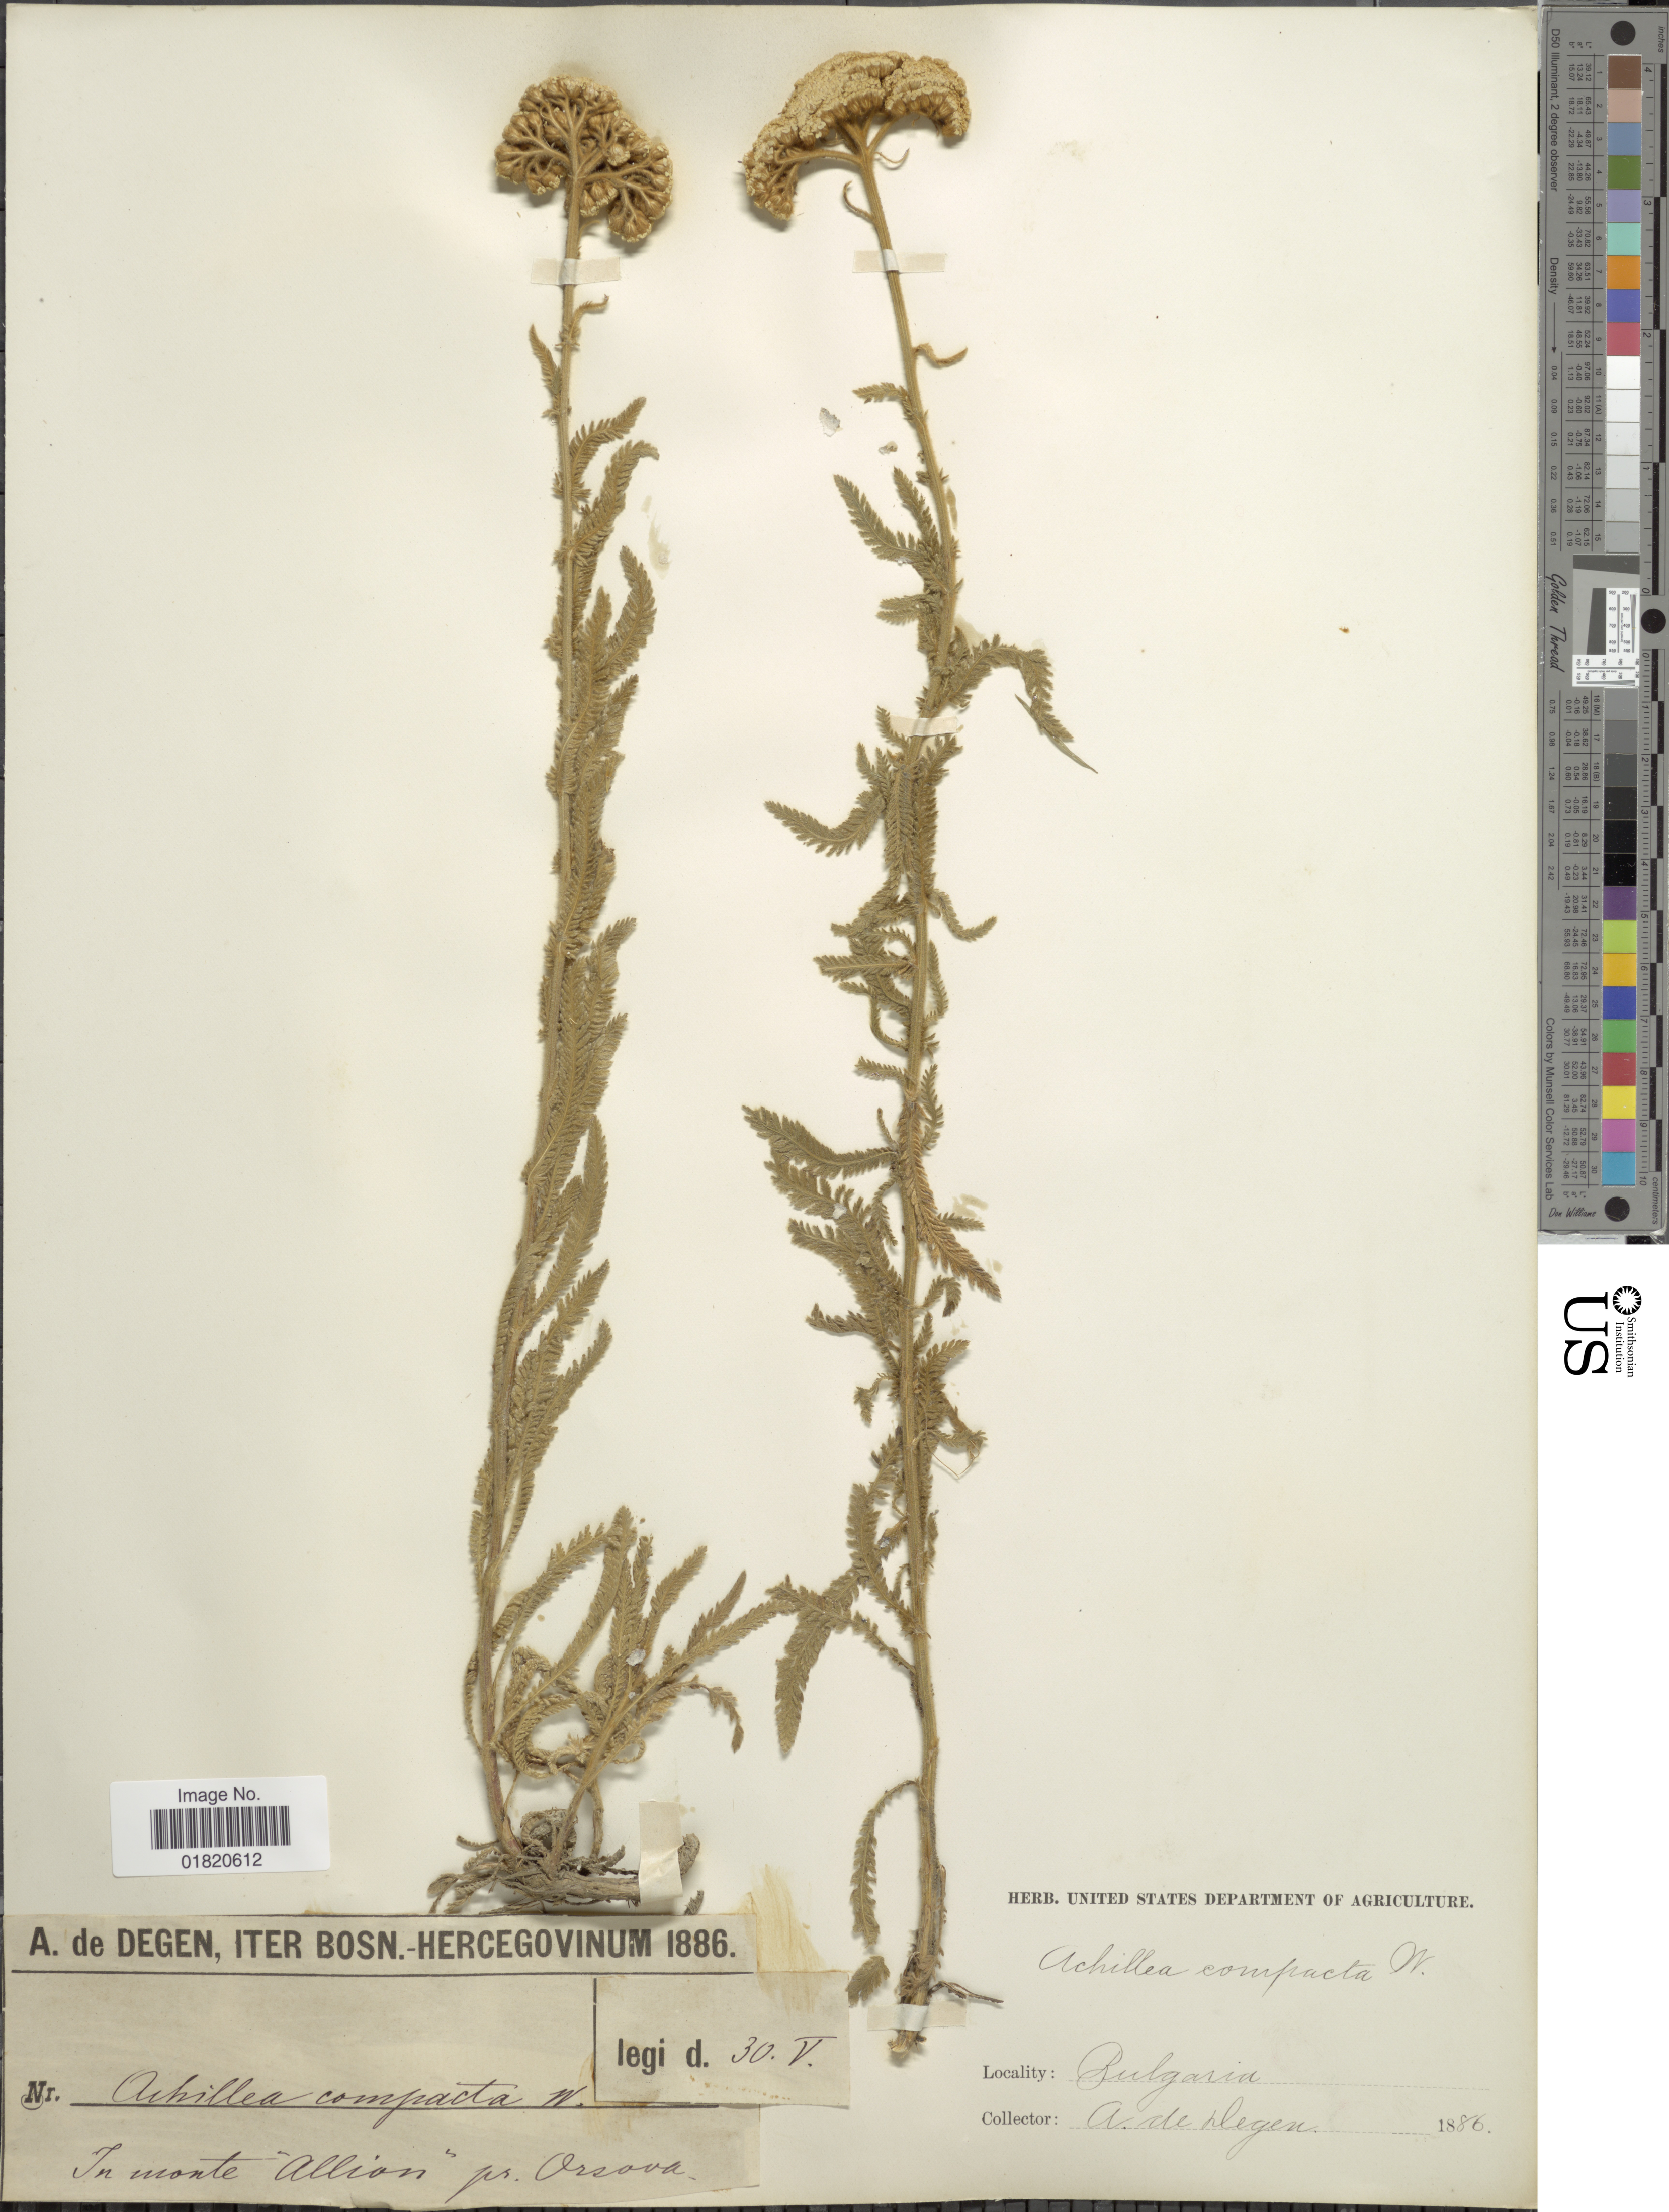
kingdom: Plantae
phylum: Tracheophyta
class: Magnoliopsida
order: Asterales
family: Asteraceae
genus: Achillea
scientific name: Achillea compacta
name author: Willd.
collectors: A. von Degen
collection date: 1886-05-30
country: Bulgaria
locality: In monte "Allion" pr. Orsova